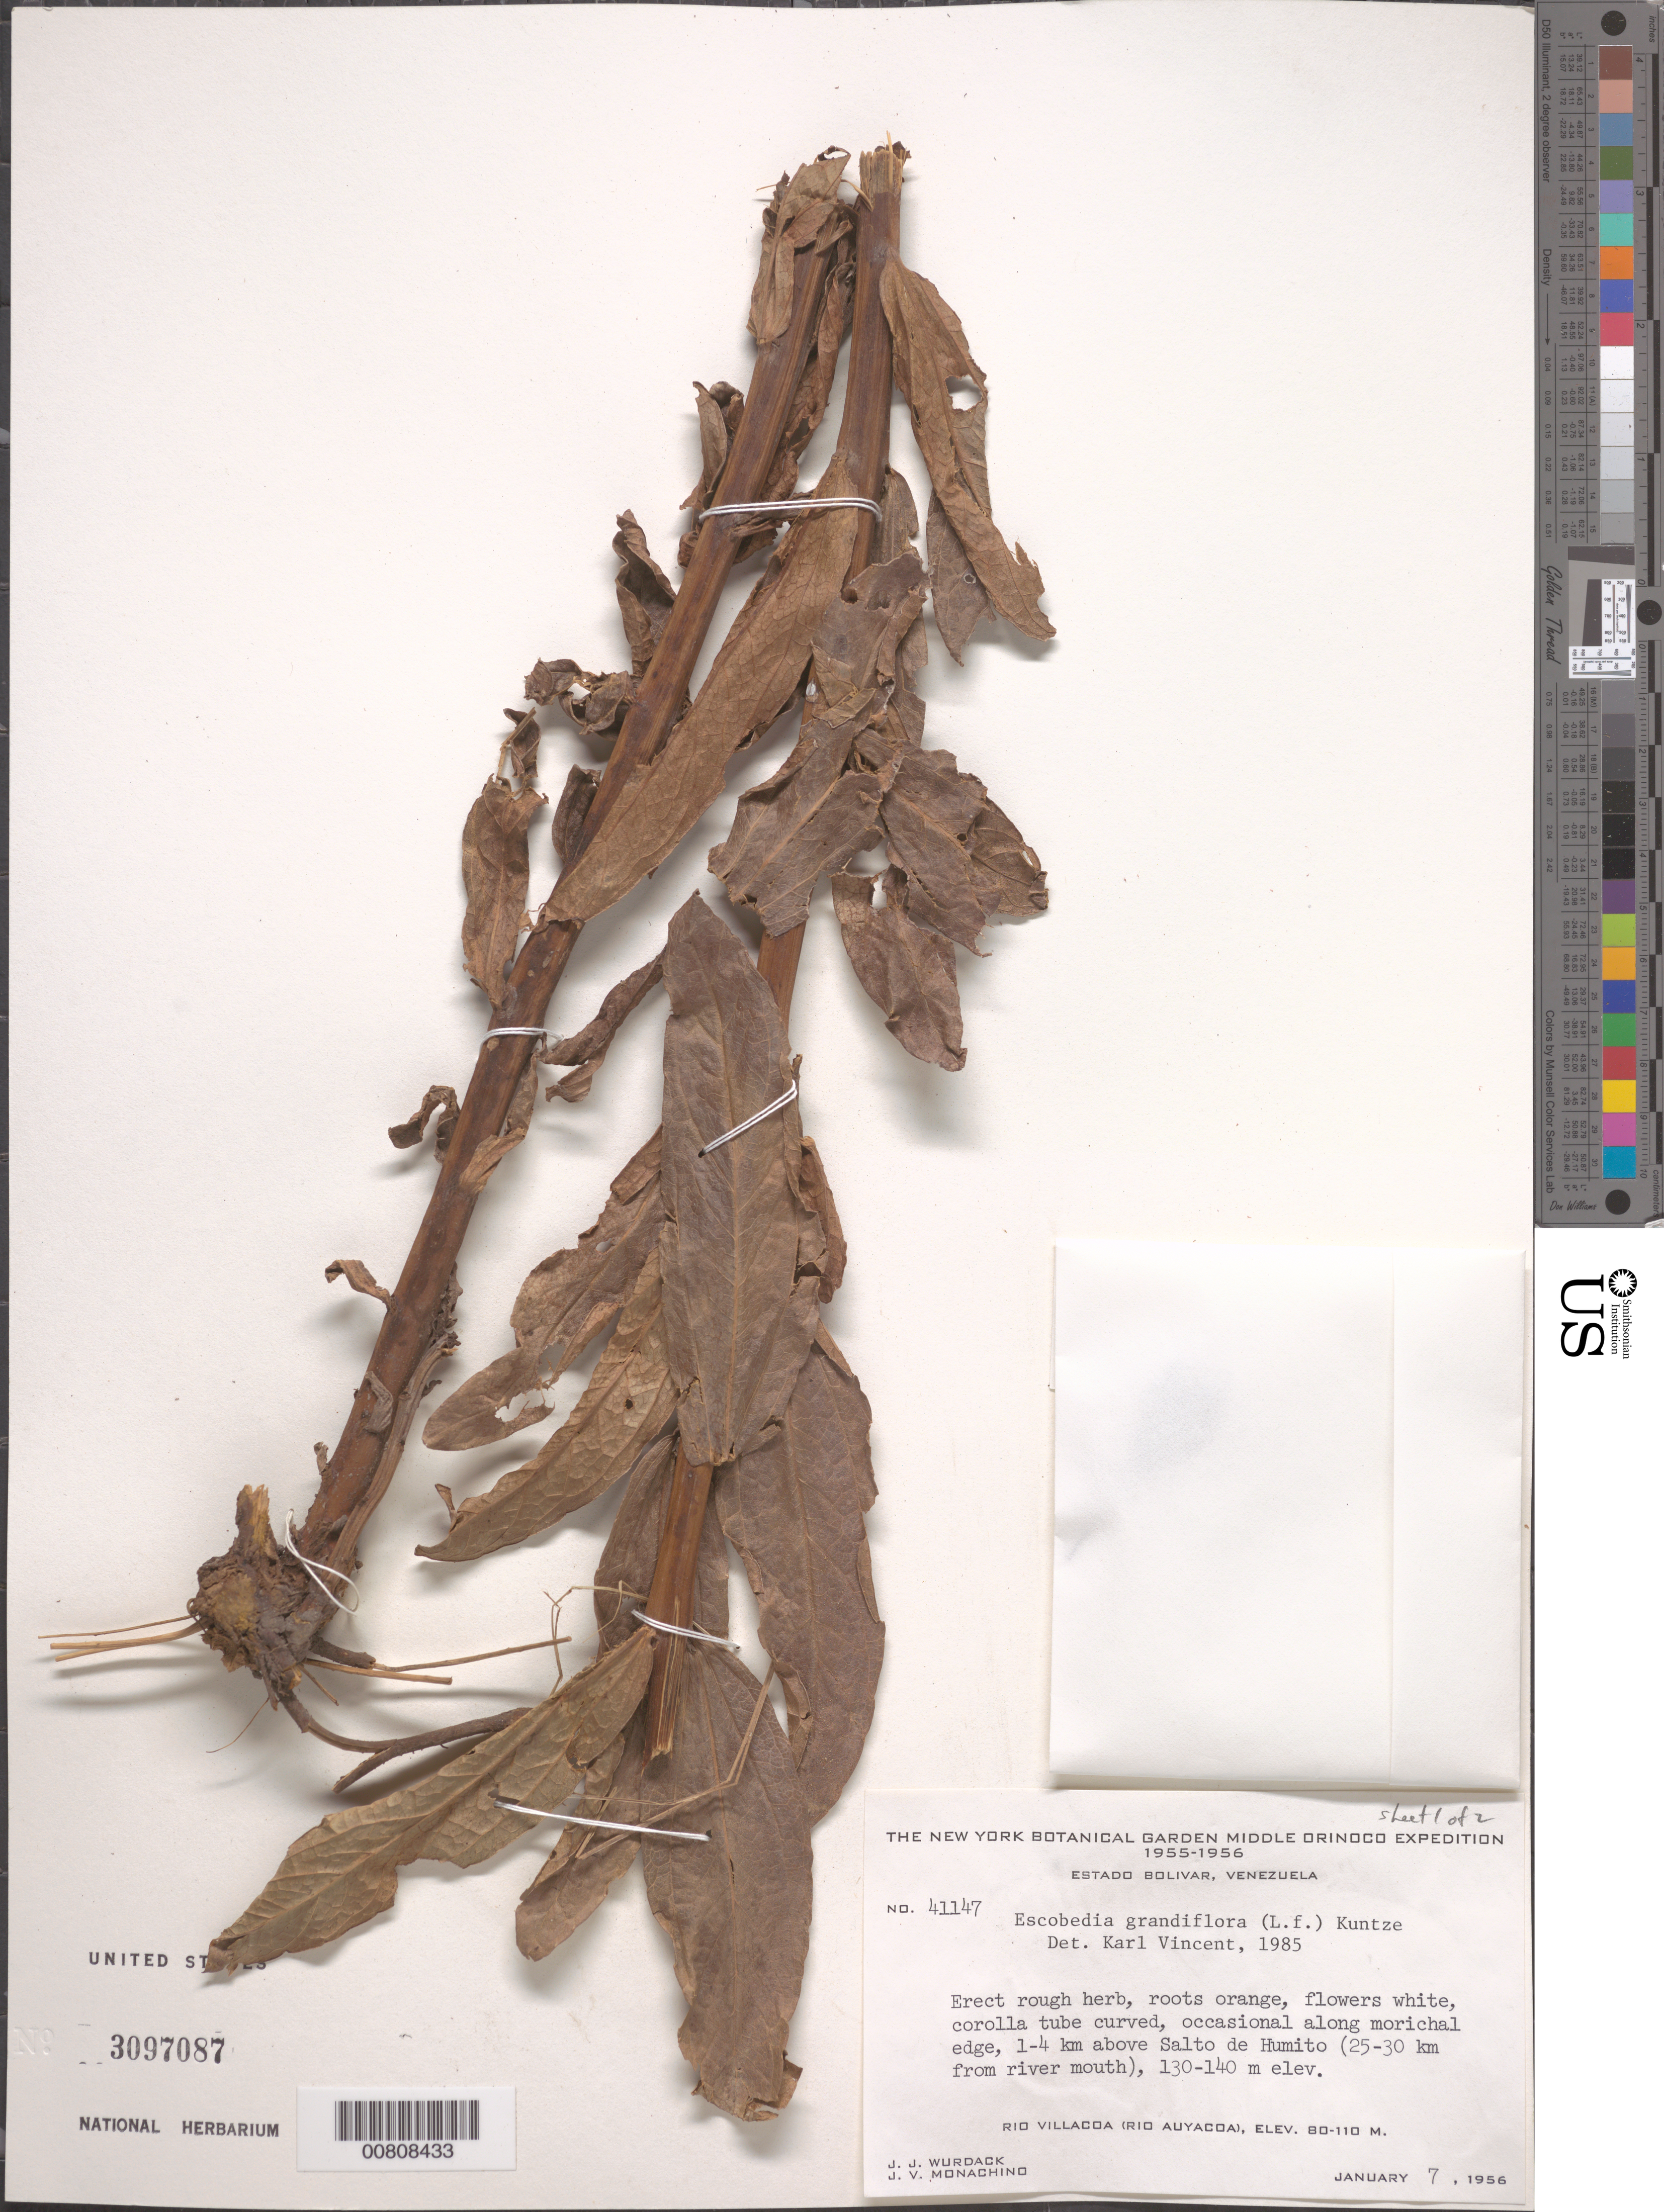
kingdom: Plantae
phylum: Tracheophyta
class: Magnoliopsida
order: Lamiales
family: Orobanchaceae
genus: Escobedia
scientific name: Escobedia grandiflora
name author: (L. f.) Kuntze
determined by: Vincent, K. A.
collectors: J. J. Wurdack & J. V. Monachino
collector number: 41147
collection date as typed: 7-Jan-56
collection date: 1956-01-07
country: Venezuela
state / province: Bolívar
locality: Río Villacoa (Río Auyacoa), 1-4 km above Salto de Humito (25-30 km from river mouth)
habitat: Edge of morichal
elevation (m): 130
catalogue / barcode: US 3097087